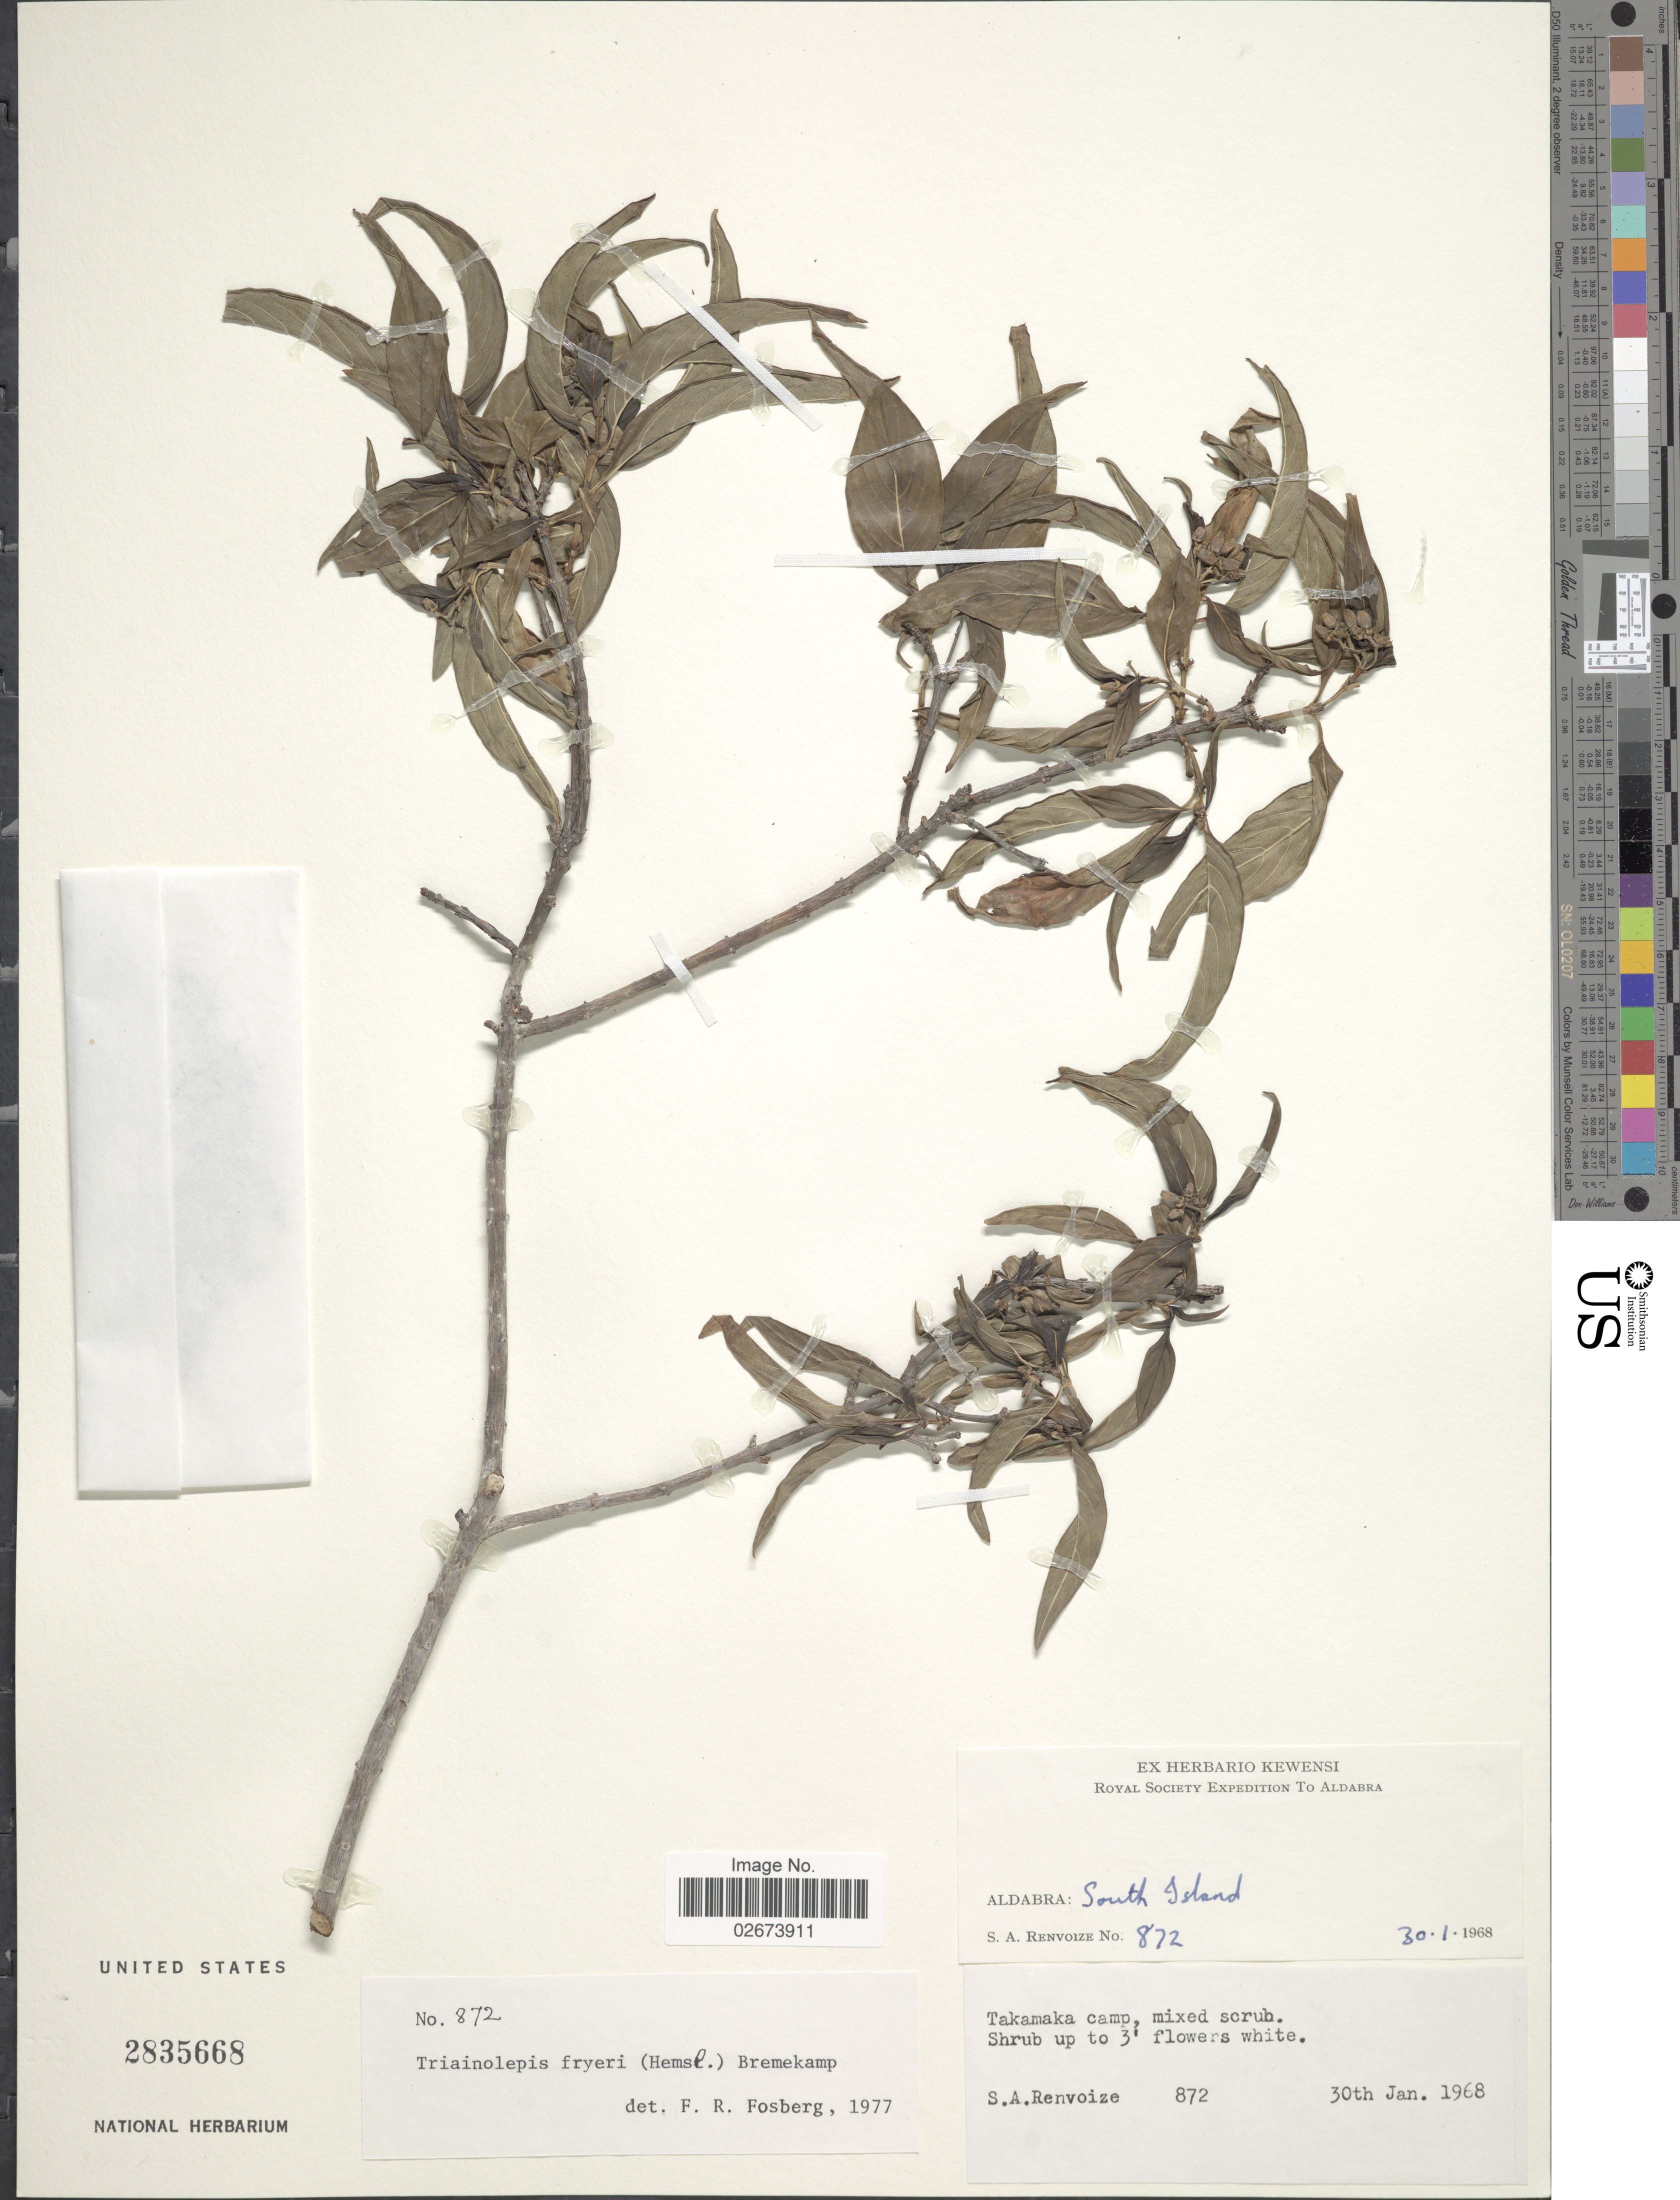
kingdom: Plantae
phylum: Tracheophyta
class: Magnoliopsida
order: Gentianales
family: Rubiaceae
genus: Triainolepis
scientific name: Triainolepis fryeri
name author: (Hemsl.) Bremek.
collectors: S. A. Renvoize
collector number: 872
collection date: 1968-01-30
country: Seychelles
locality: Aldabra: South Island. Takamaka camp.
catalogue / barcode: US 2835668